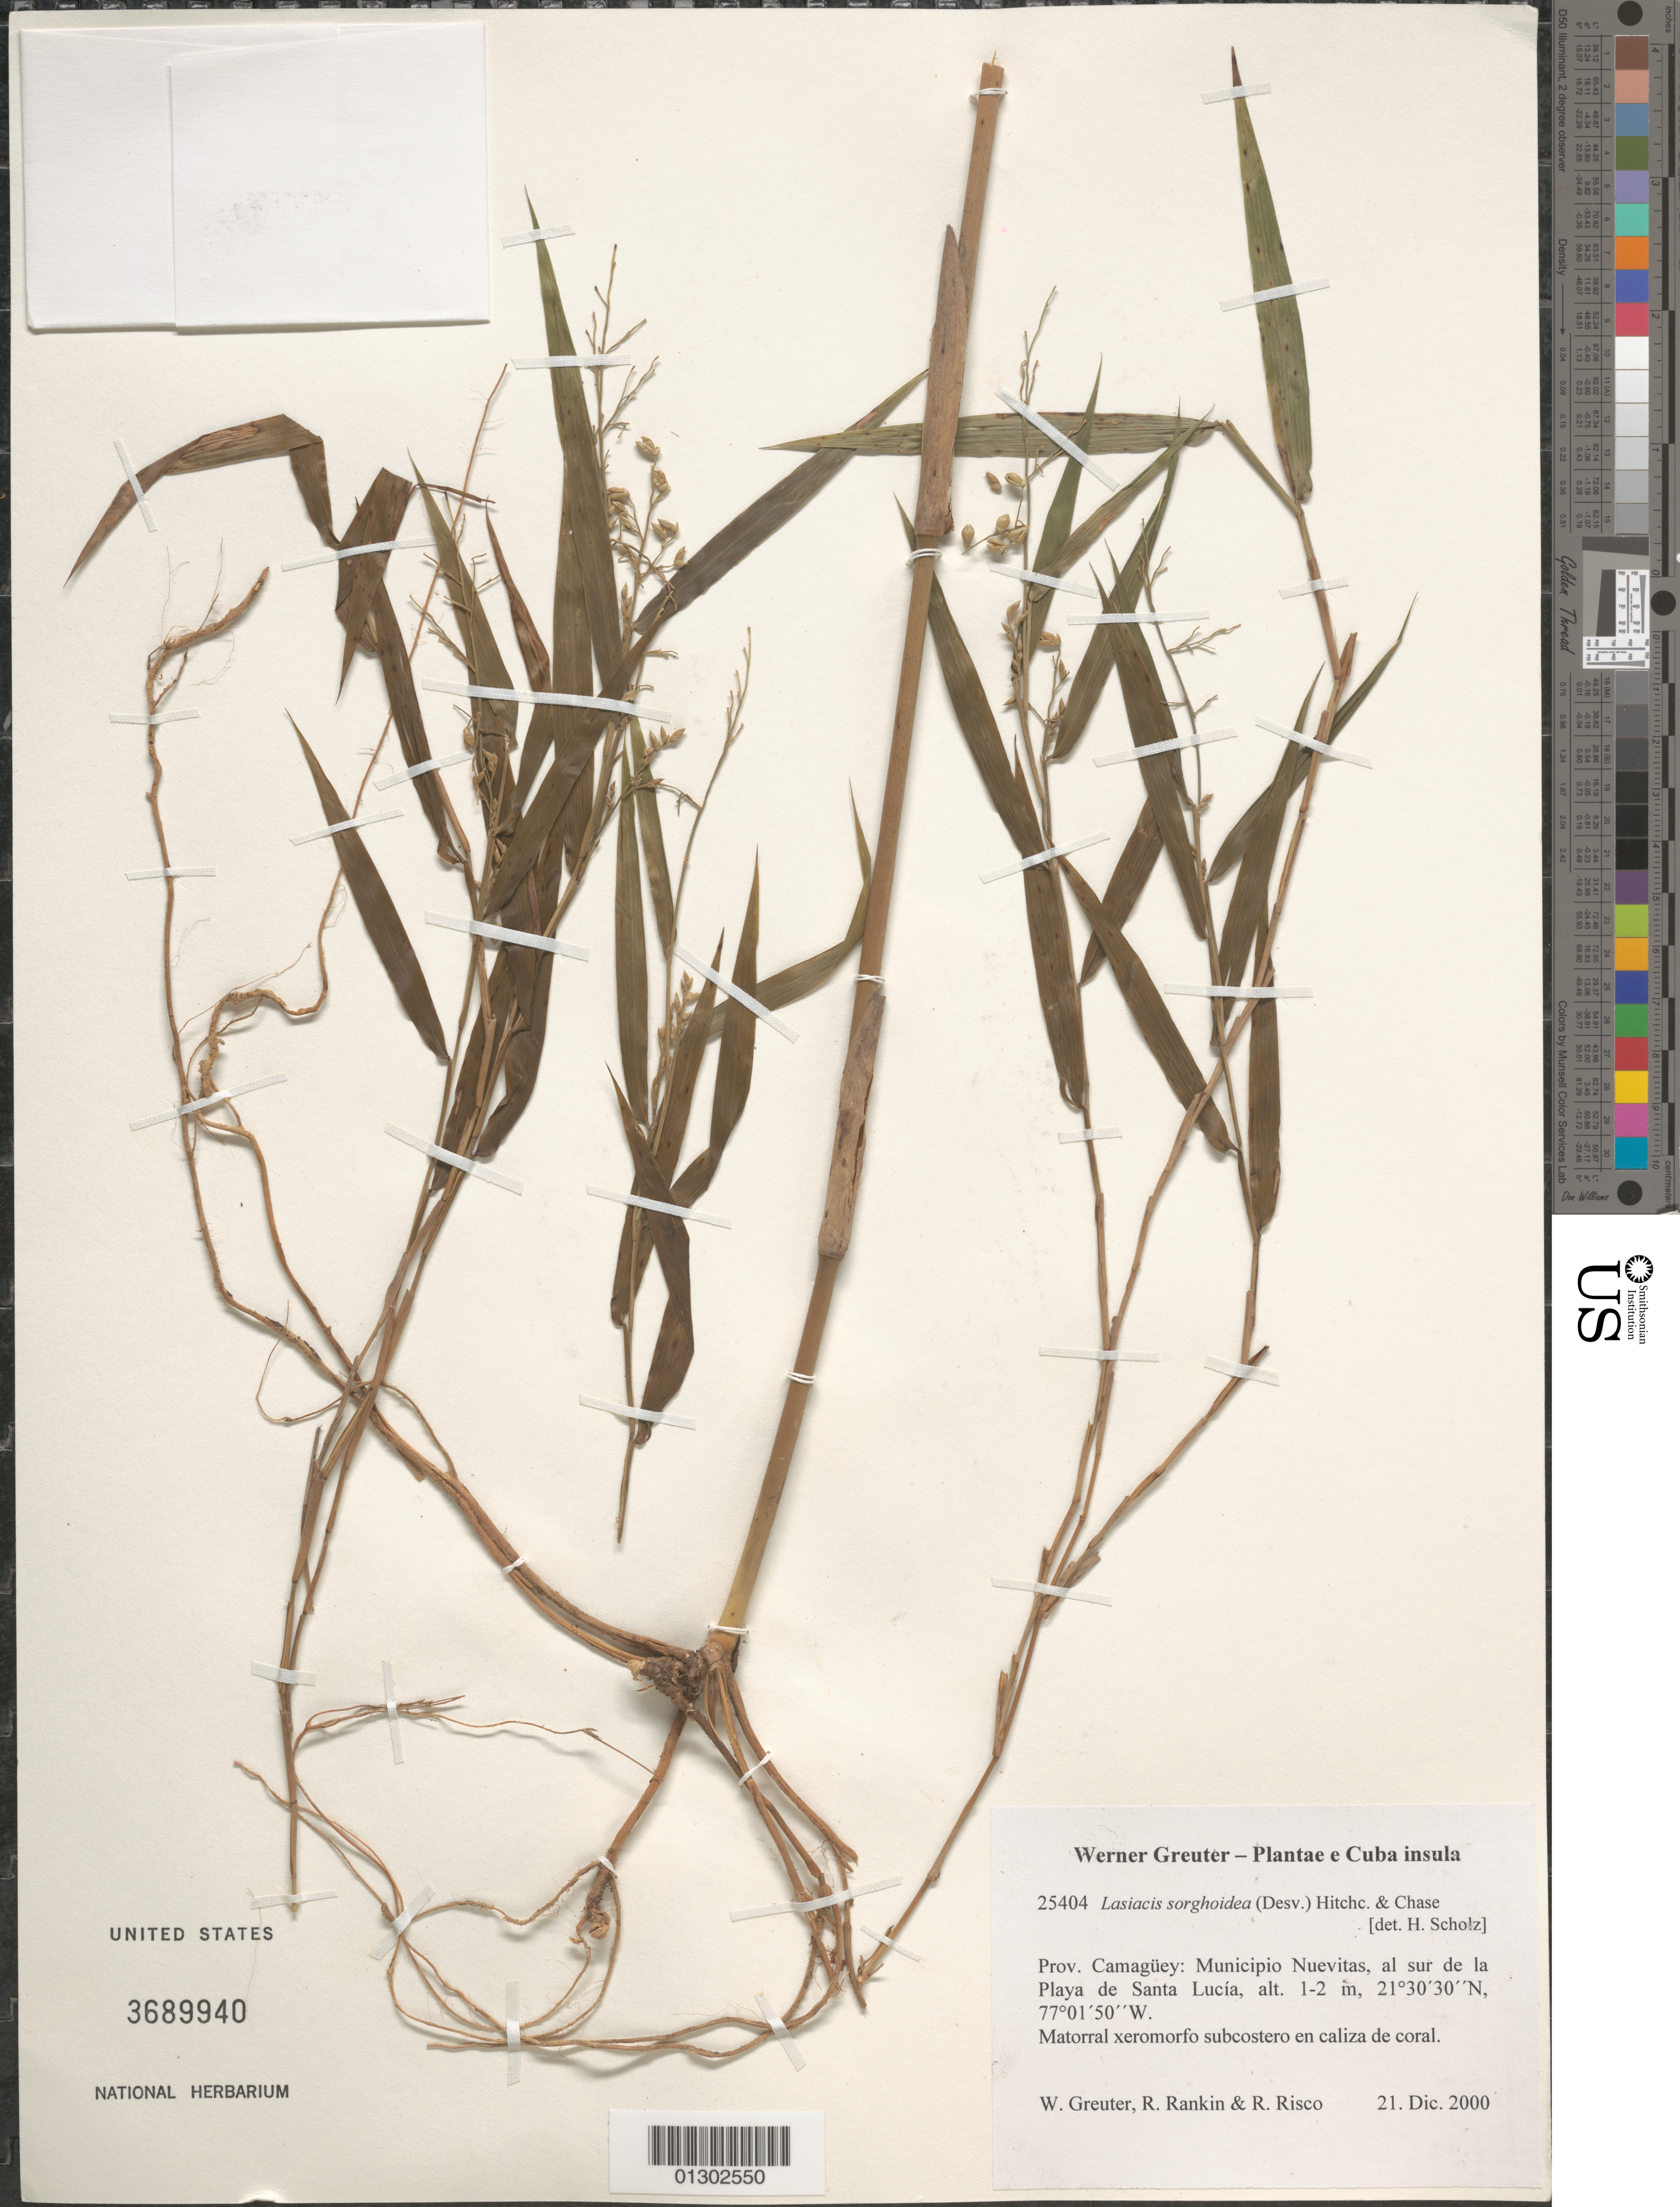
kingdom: Plantae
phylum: Tracheophyta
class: Liliopsida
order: Poales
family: Poaceae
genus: Lasiacis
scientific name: Lasiacis sorghoidea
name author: (Desv. ex Ham.) Hitchc. & Chase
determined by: Scholz, Hildemar W.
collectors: W. R. Greuter, R. Rankin Rodriguez & R. Risco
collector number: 25404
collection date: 2000-12-21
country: Cuba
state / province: Camagüey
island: Cuba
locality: Municipio Nuevitas, al sur de la Playa de Santa Lucía.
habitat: Matorral xeromorfo subcostero en caliza de coral.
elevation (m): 1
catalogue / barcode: US 3689940